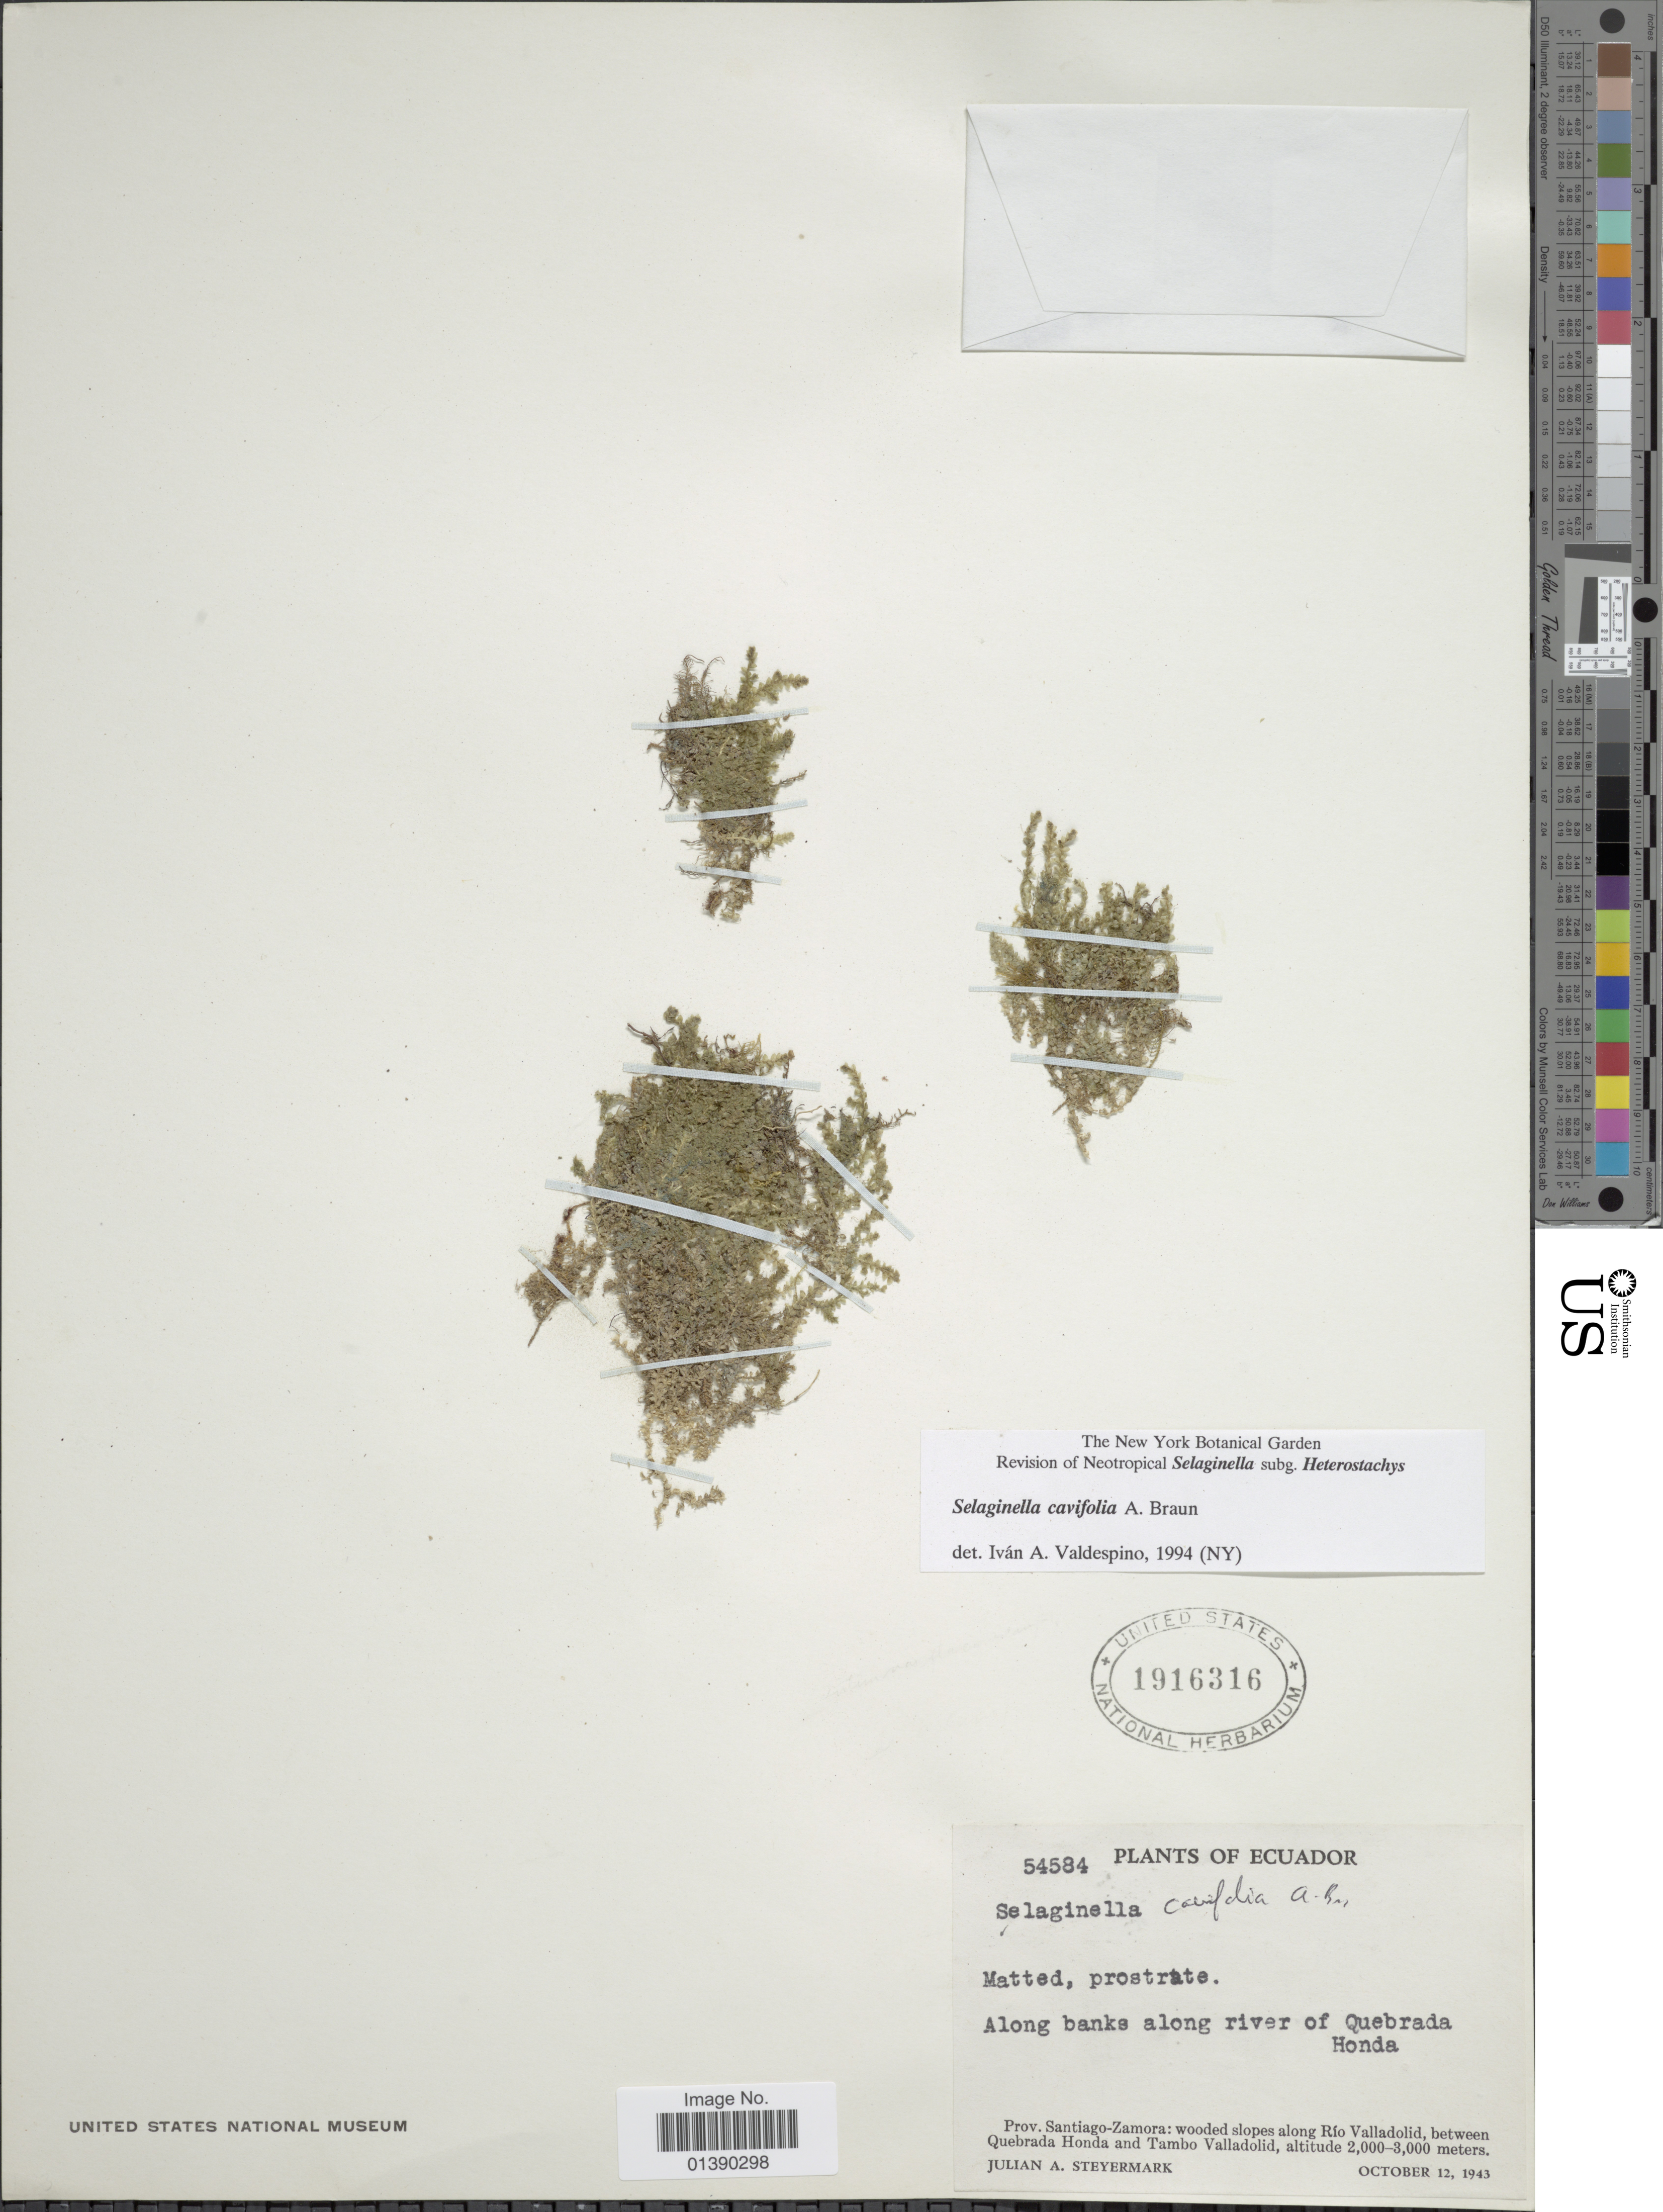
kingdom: Plantae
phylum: Tracheophyta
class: Lycopodiopsida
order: Selaginellales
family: Selaginellaceae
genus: Selaginella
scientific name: Selaginella cavifolia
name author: A. Braun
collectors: J. Steyermark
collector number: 54584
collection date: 1943-10-12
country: Ecuador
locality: Prov. Santiago-Zamora: wooded slopes along Río Valladolid, between Quebrada Honda and Tambo Valladolid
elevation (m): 2000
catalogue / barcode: US 1916316